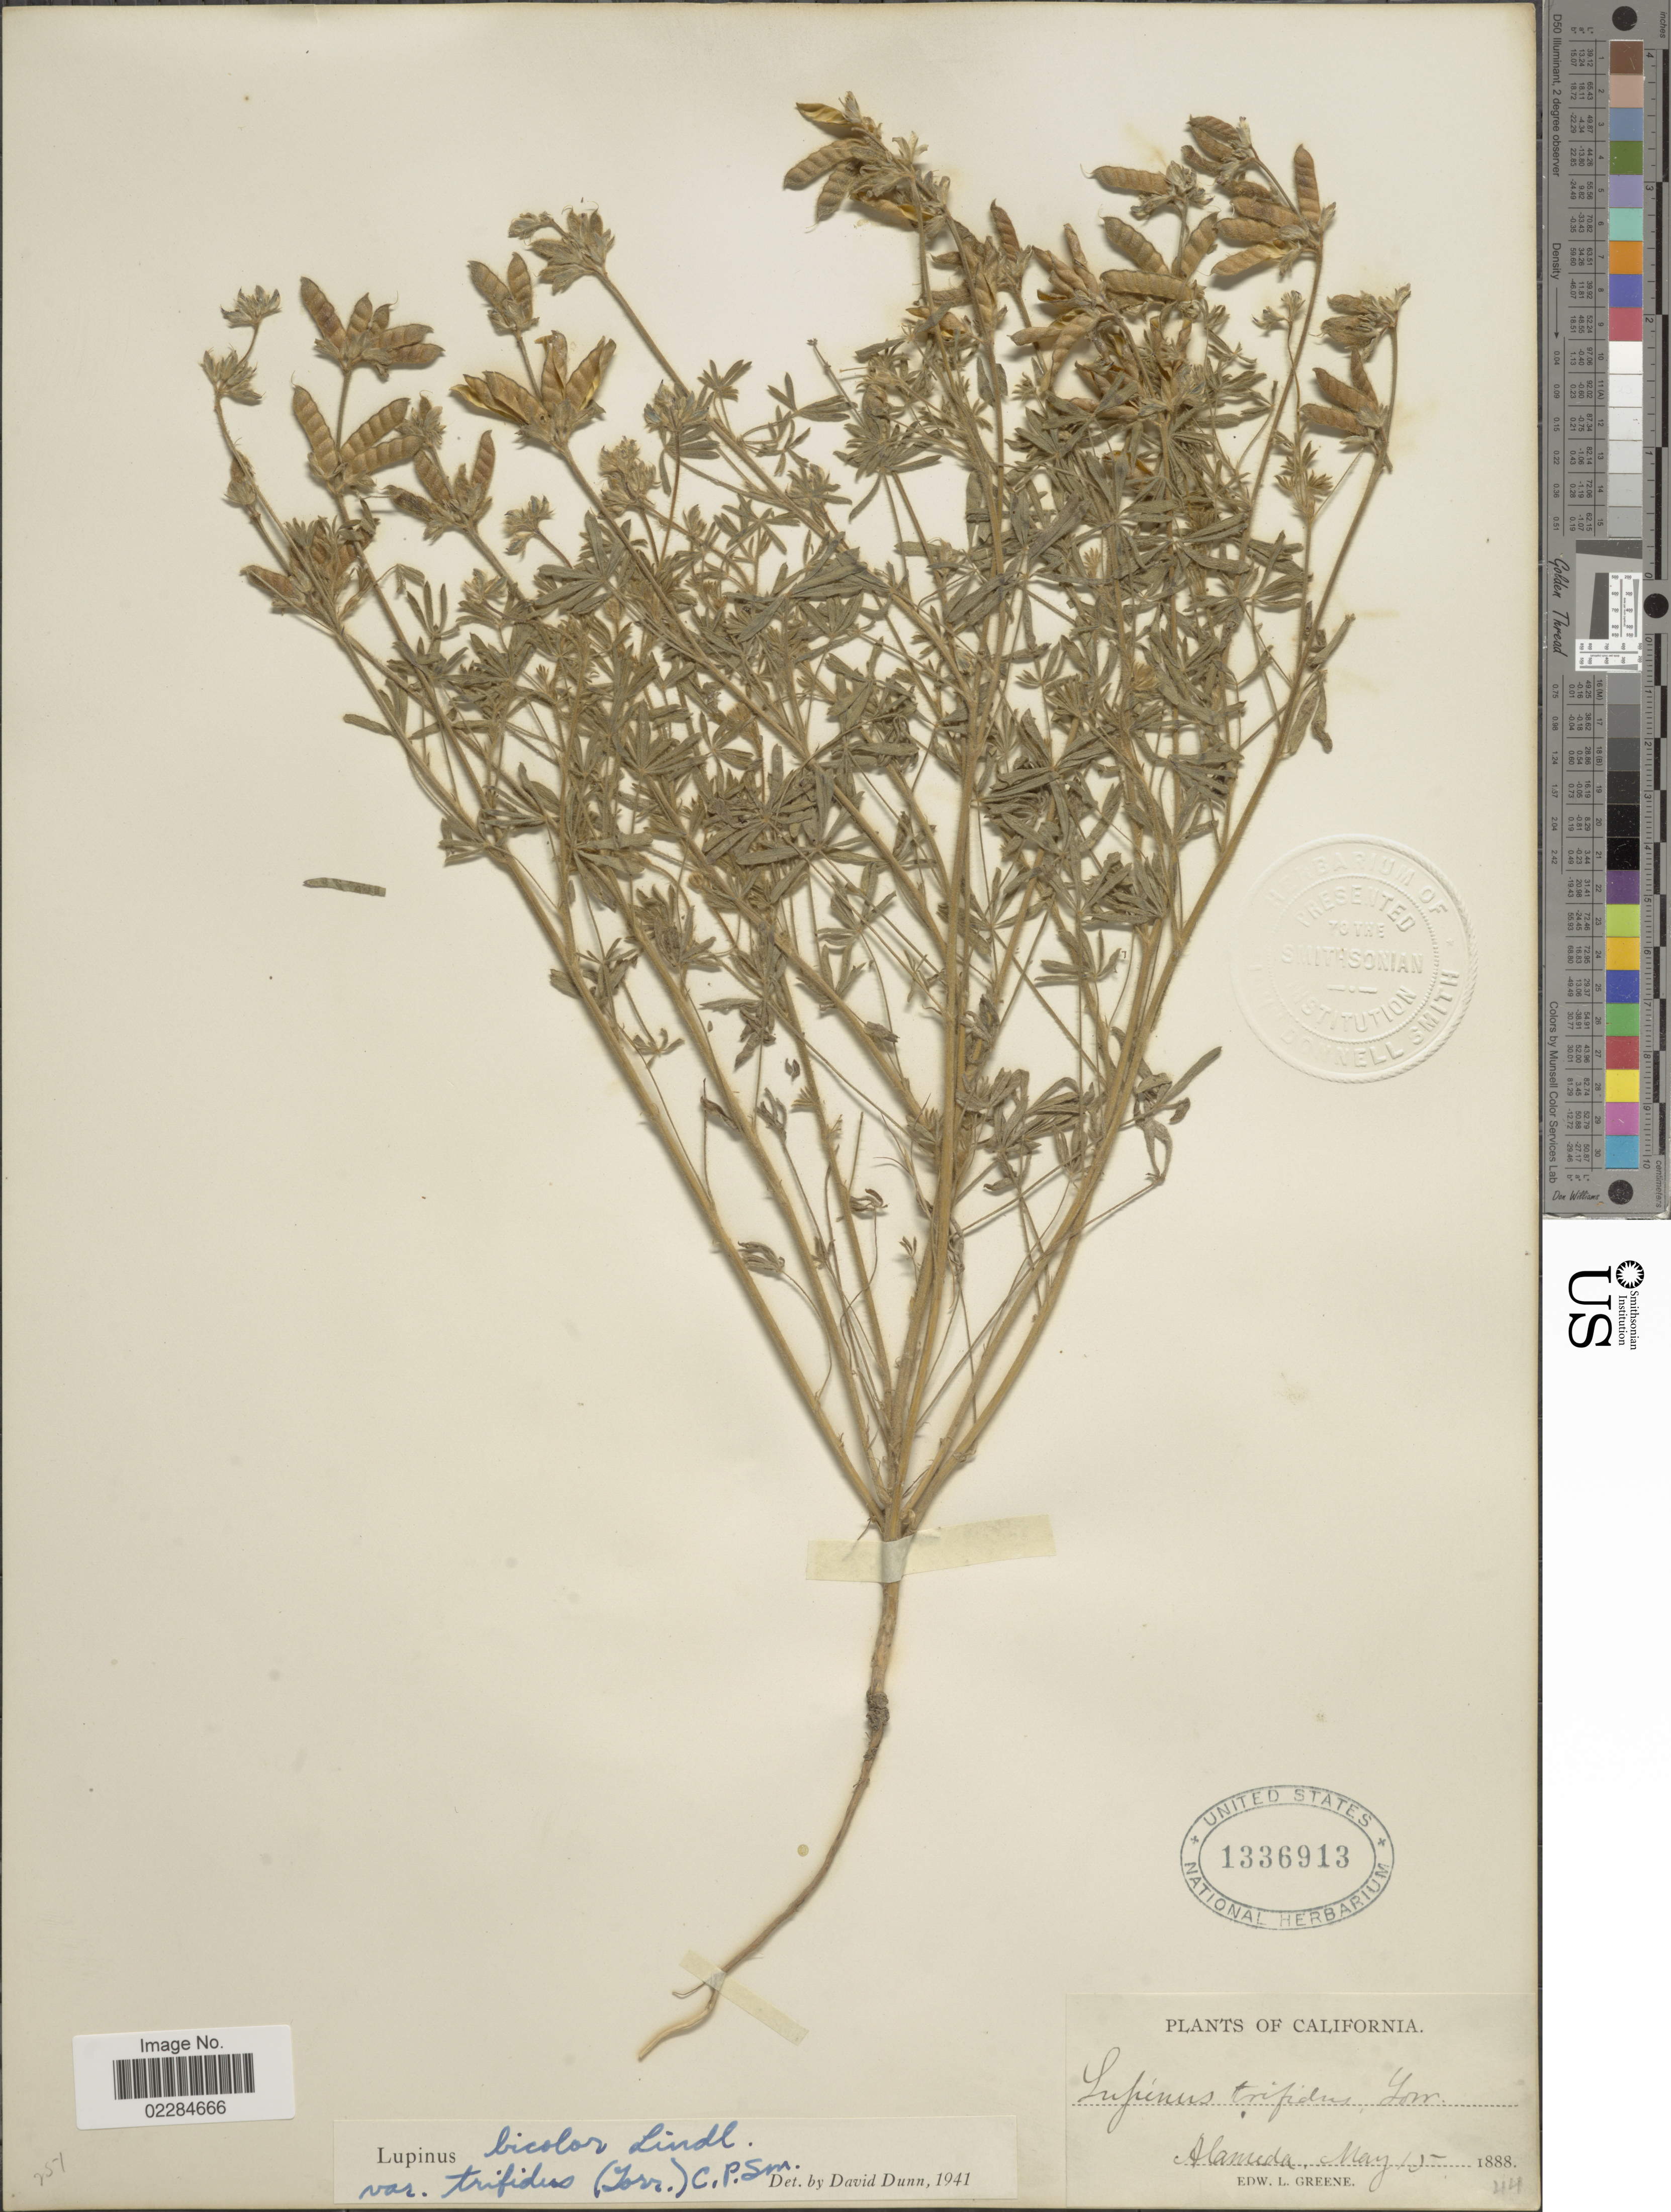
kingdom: Plantae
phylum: Tracheophyta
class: Magnoliopsida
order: Fabales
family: Fabaceae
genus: Lupinus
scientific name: Lupinus bicolor var. trifidus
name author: (S. Watson) C.P. Sm.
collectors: E. L. Greene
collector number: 44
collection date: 1888-05-15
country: United States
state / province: California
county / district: Alameda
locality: Alameda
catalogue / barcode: US 1336913